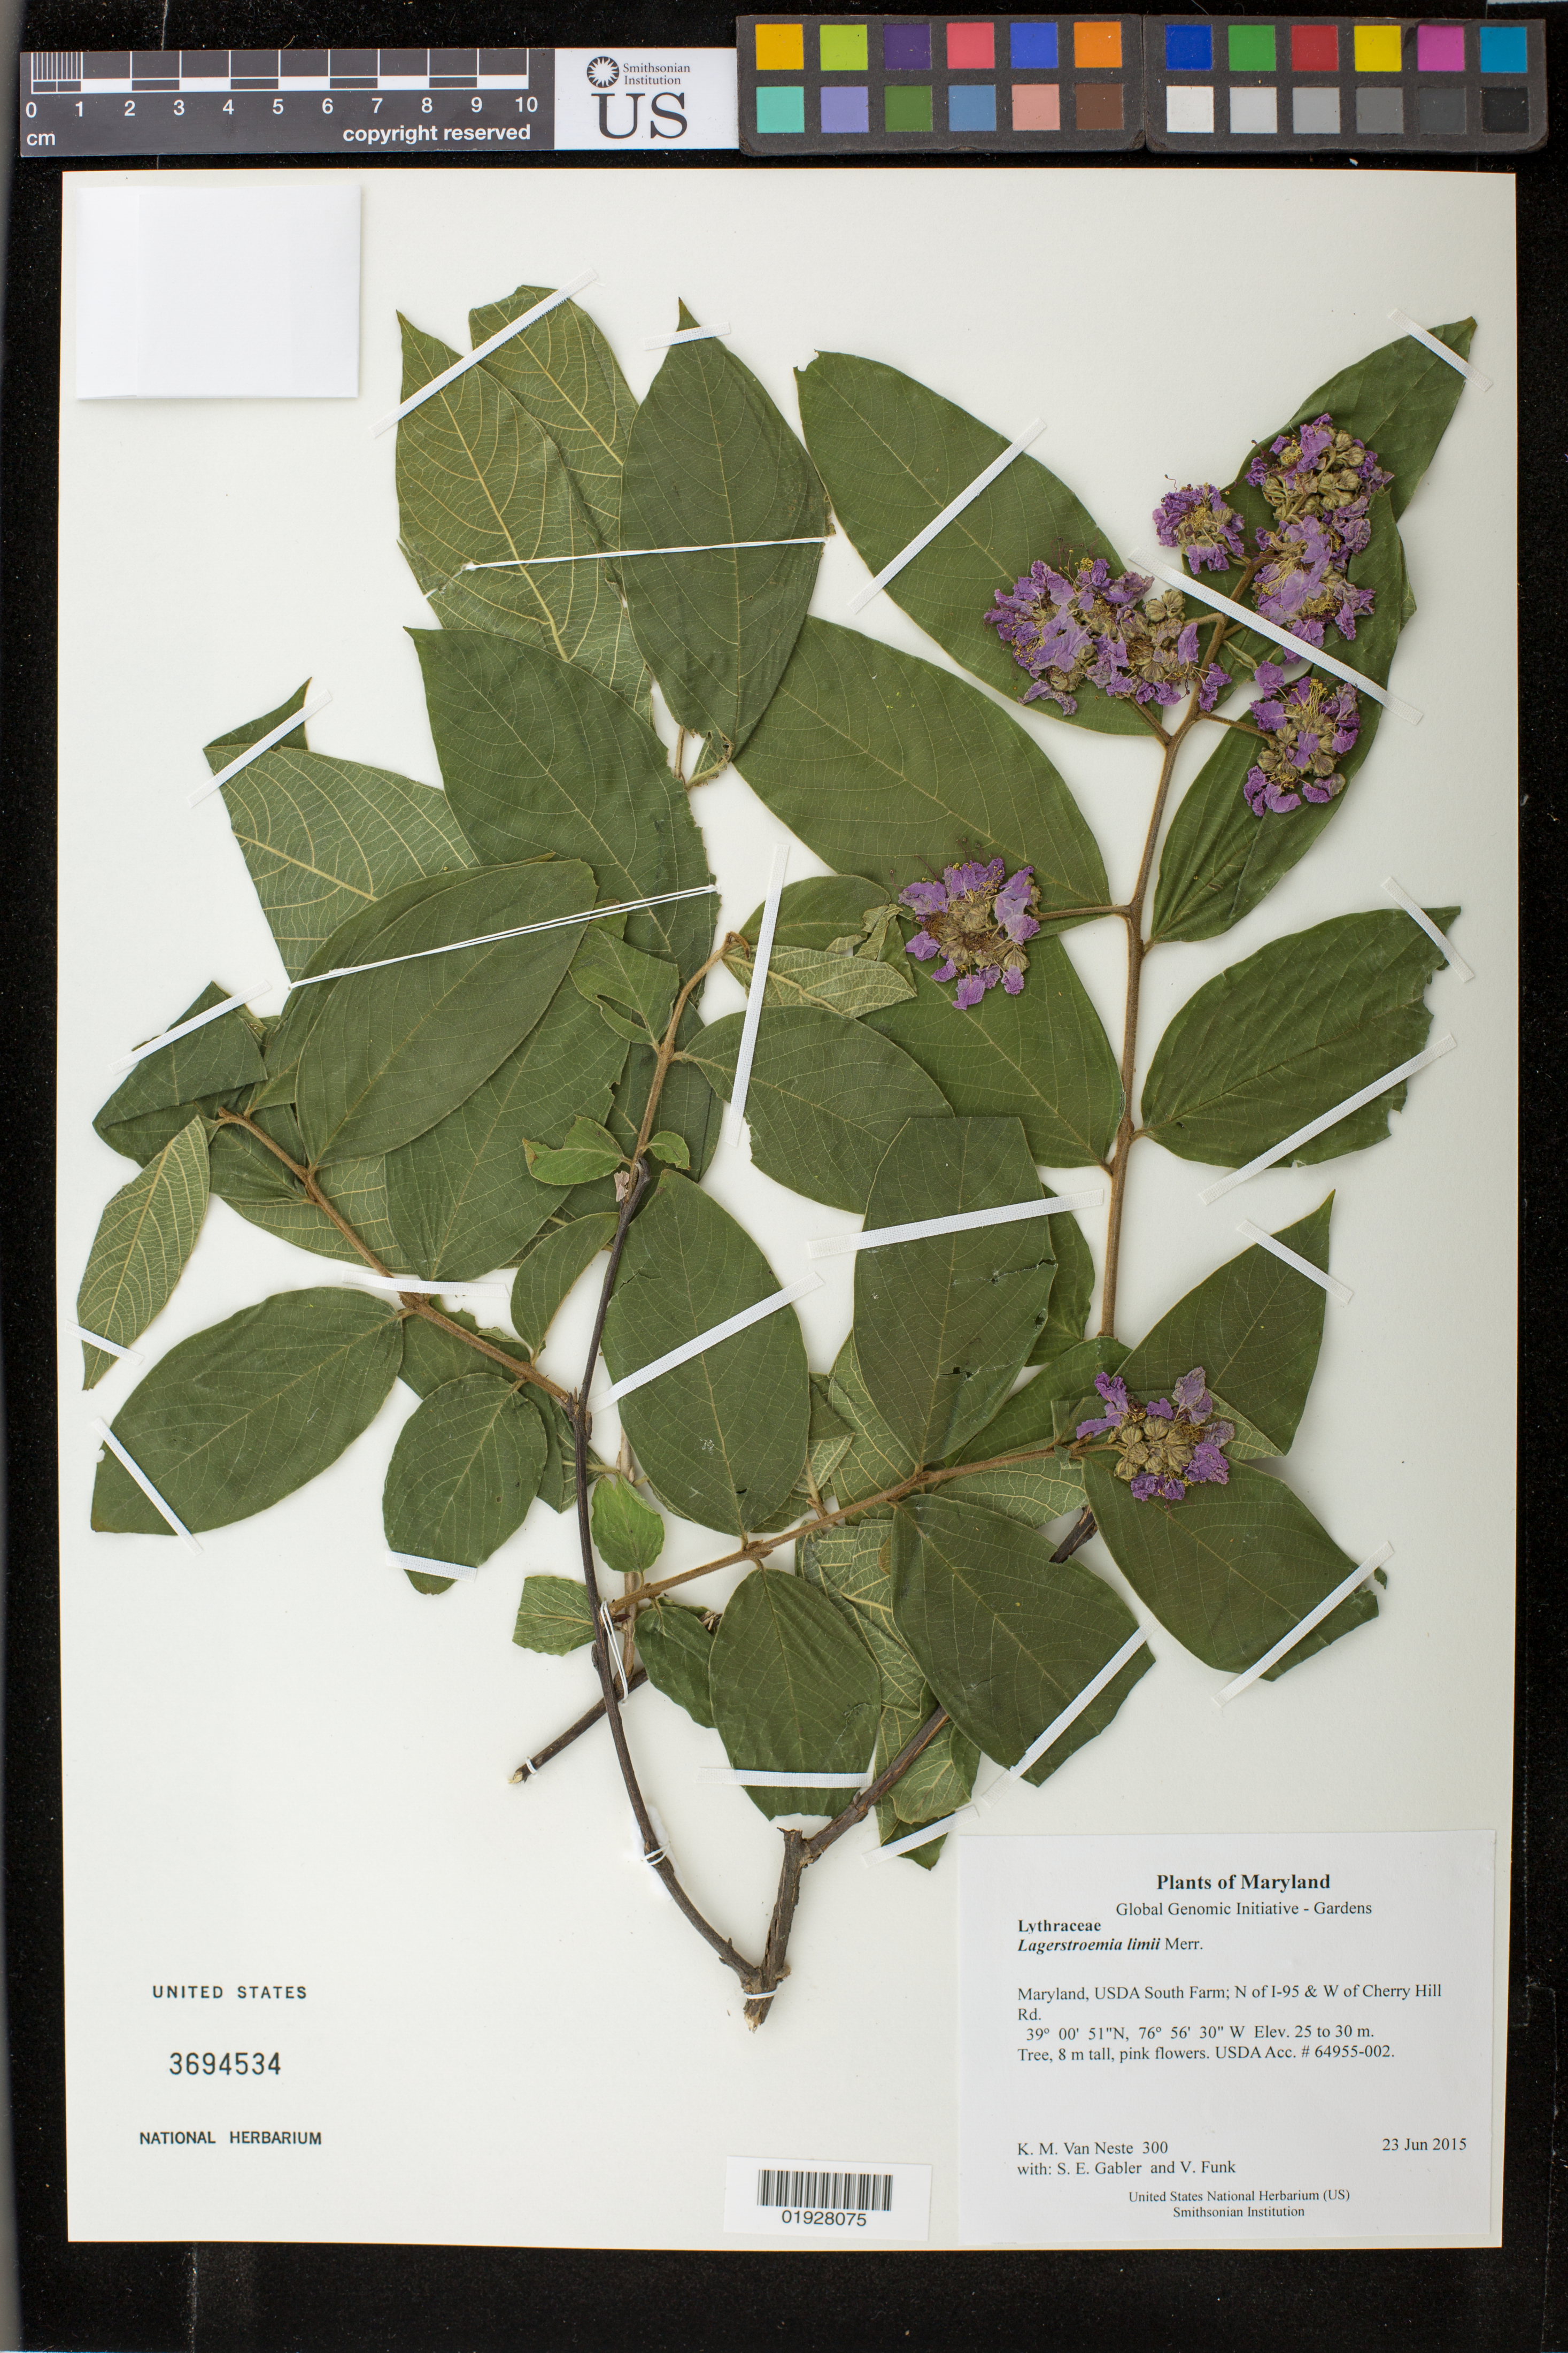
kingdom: Plantae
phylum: Tracheophyta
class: Magnoliopsida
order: Myrtales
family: Lythraceae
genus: Lagerstroemia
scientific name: Lagerstroemia limii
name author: Merr.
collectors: K. M. Van Neste, S. E. Gabler & V. Funk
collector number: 300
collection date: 2015-06-23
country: United States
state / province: Maryland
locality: USDA South Farm; N of I-95 & W of Cherry Hill Rd.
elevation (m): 25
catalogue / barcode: US 3694534